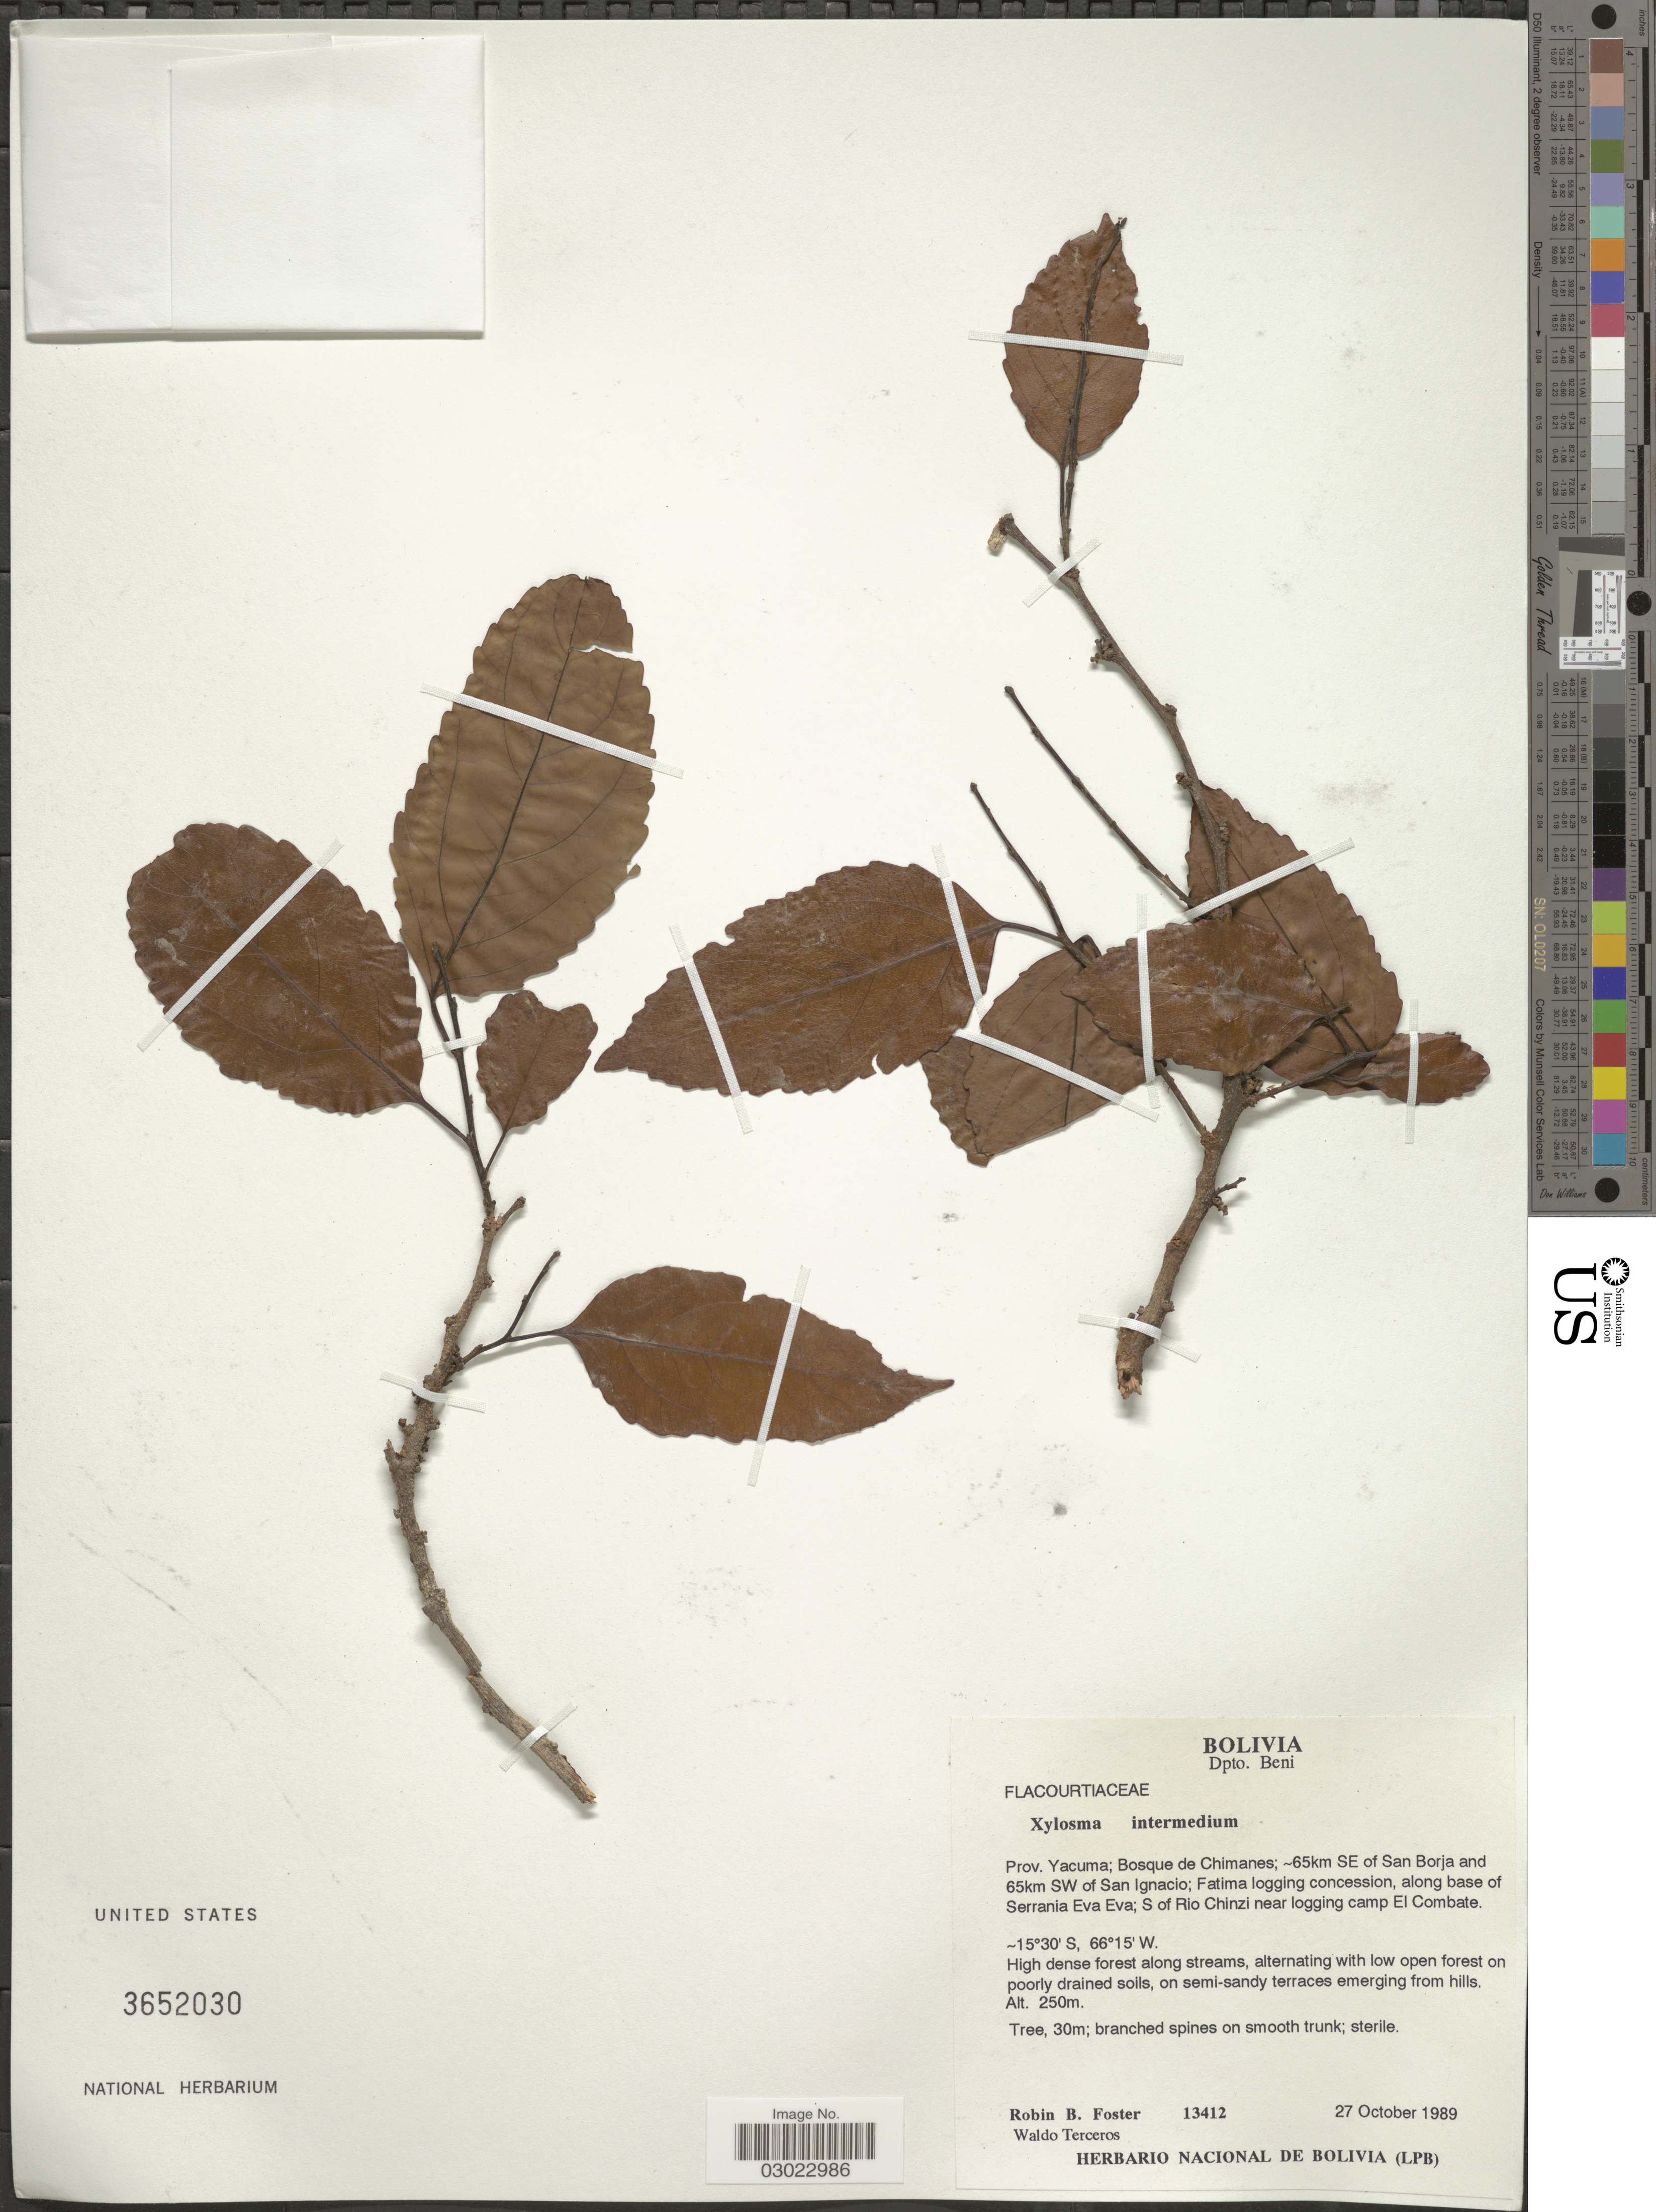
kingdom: Plantae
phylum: Tracheophyta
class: Magnoliopsida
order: Malpighiales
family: Salicaceae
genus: Xylosma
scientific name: Xylosma intermedia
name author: (Seem.) Triana & Planch.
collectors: R. B. Foster & W. Terceros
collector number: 13412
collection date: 1989-10-27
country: Bolivia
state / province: Beni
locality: Dpto. Beni. Prov. Yacuma; Bosque de Chimanes; ~65km SE of San Borja and 65km SW of San Ignacio; Fatima logging concession, along base of Serrania Eva Eva; S of Rio Chinzi near logging camp El Combate.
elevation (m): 250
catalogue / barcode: US 3652030